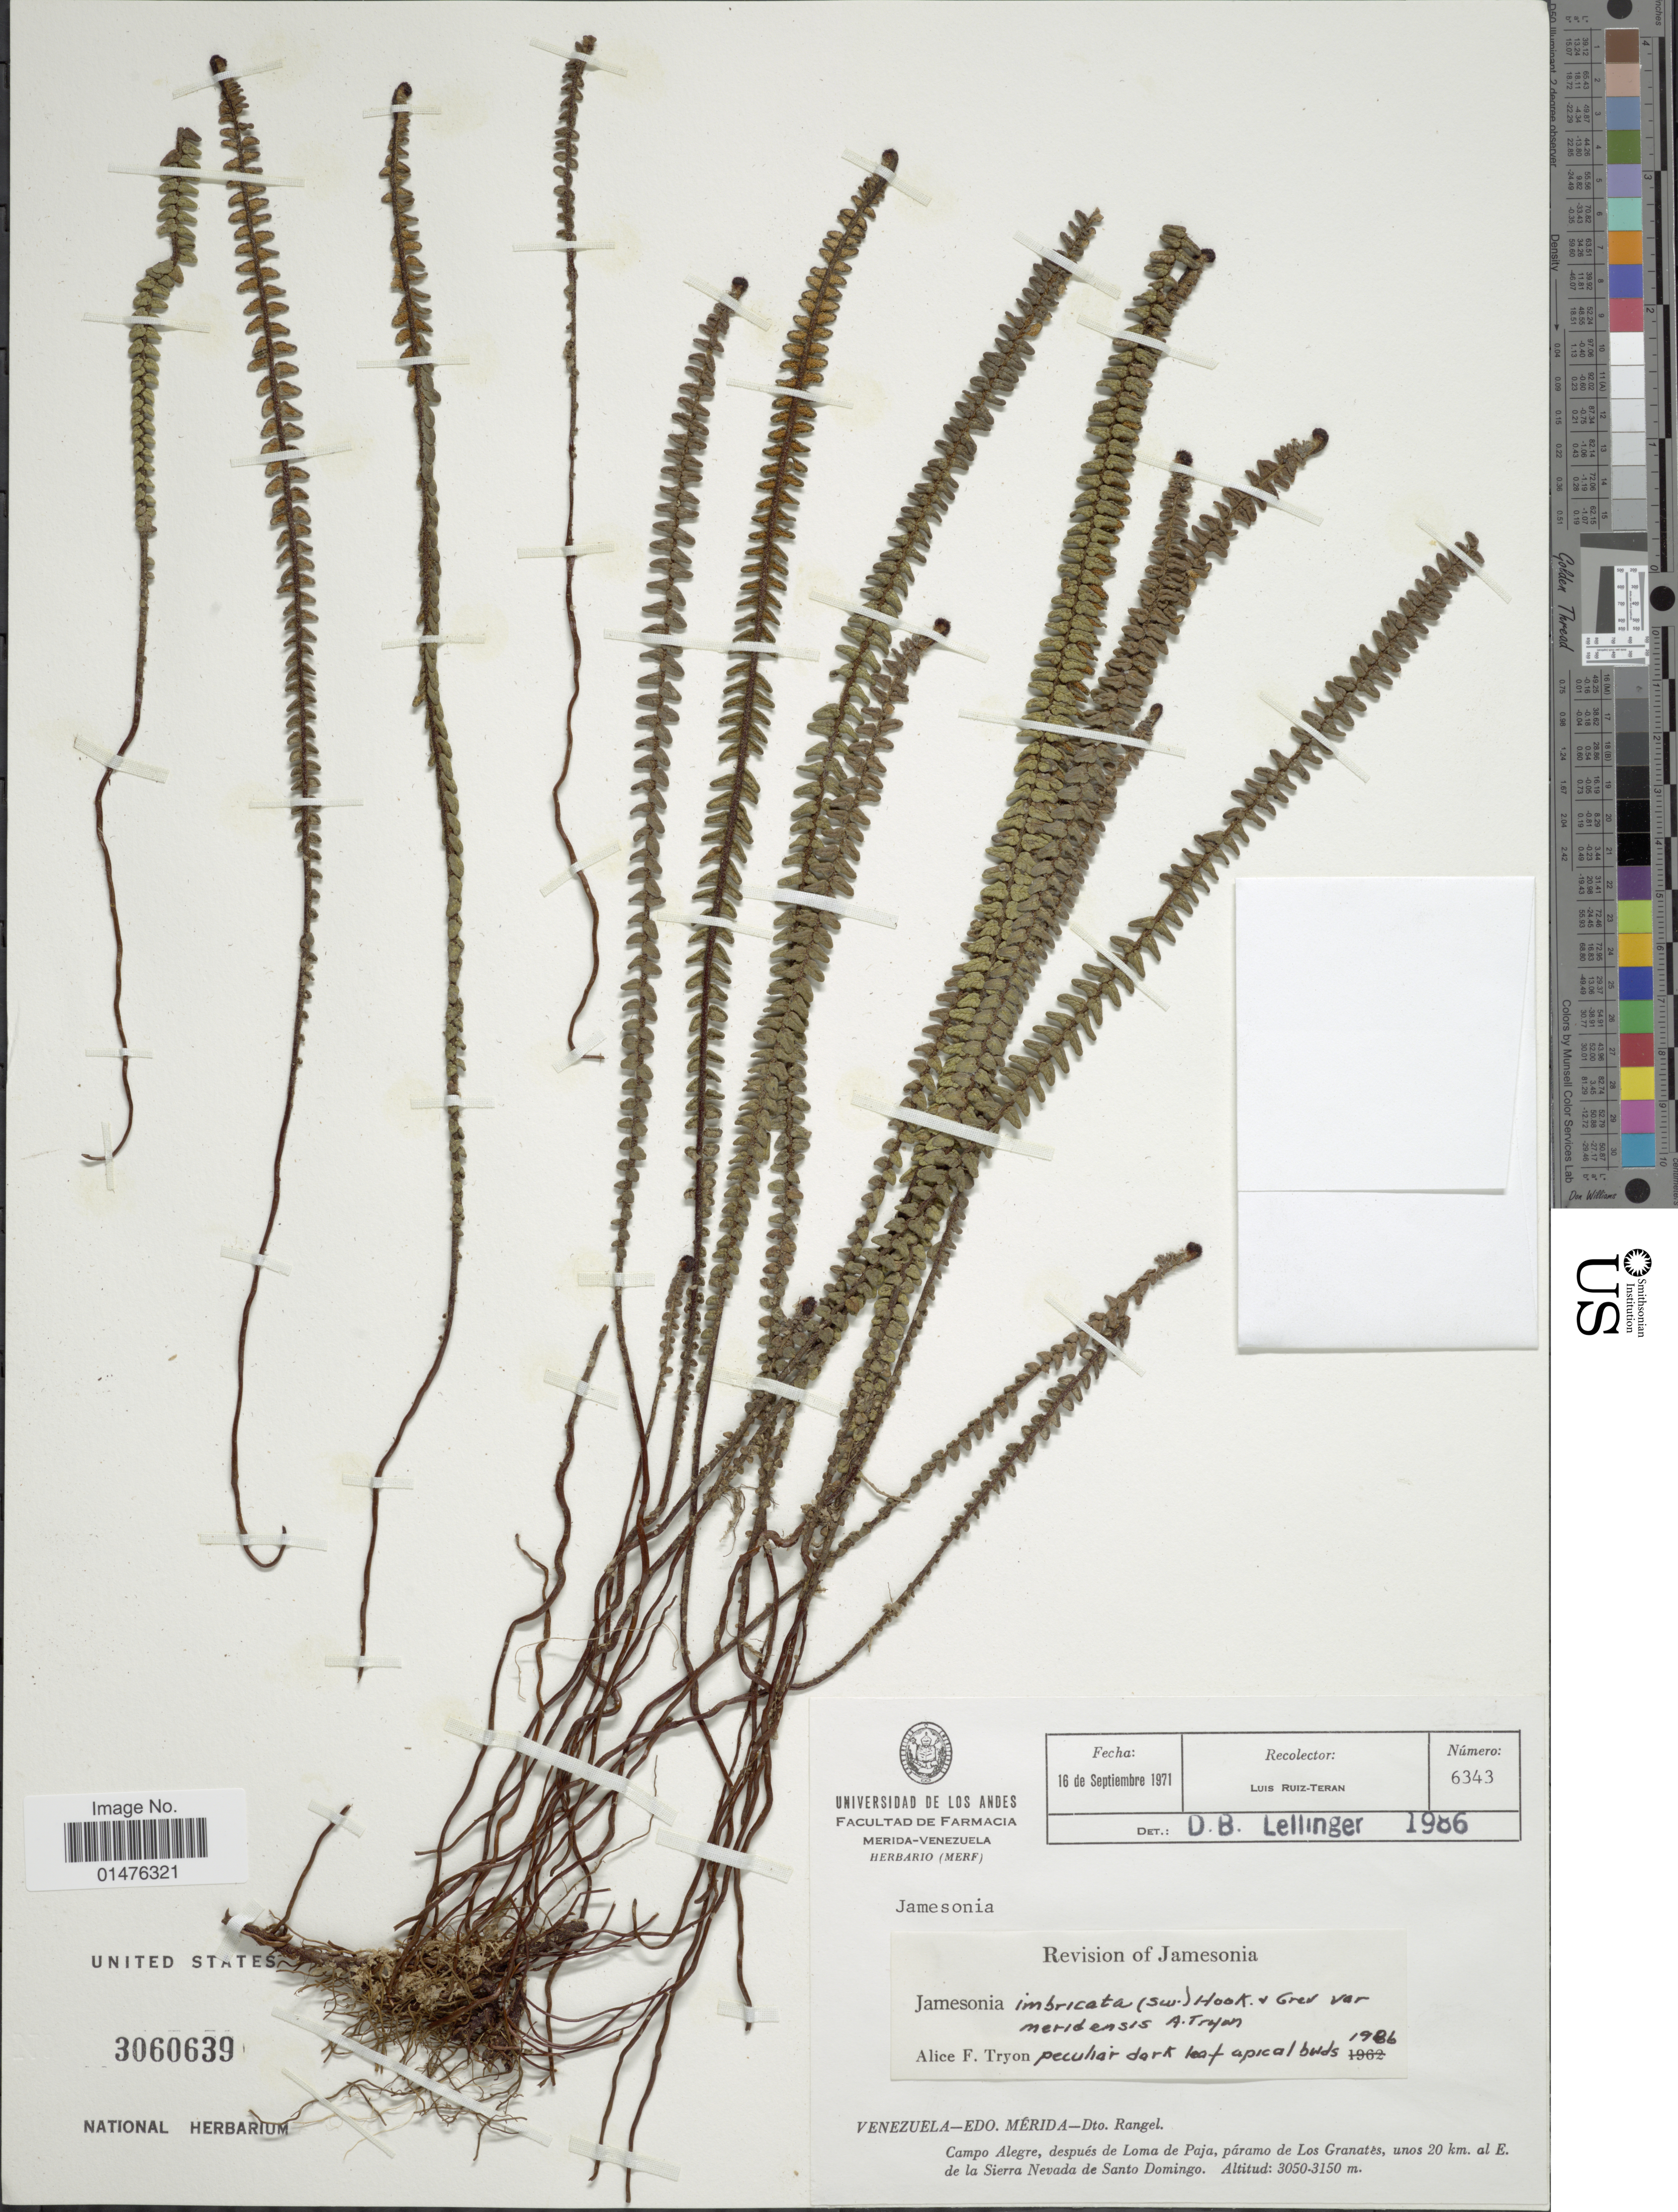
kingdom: Plantae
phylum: Tracheophyta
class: Polypodiopsida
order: Polypodiales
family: Pteridaceae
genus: Jamesonia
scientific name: Jamesonia imbricata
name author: (Sw.) Hook. & Grev.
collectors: L. E. Ruíz-Terán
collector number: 6343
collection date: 1971-09-16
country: Venezuela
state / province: Mérida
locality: Dto Rangel. Campo Alegre, después de Loma de Paja de LOs Granates, unos 20 km al E. de la Sierra Nevada de Santo Domingo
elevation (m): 3050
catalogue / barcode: US 3060639